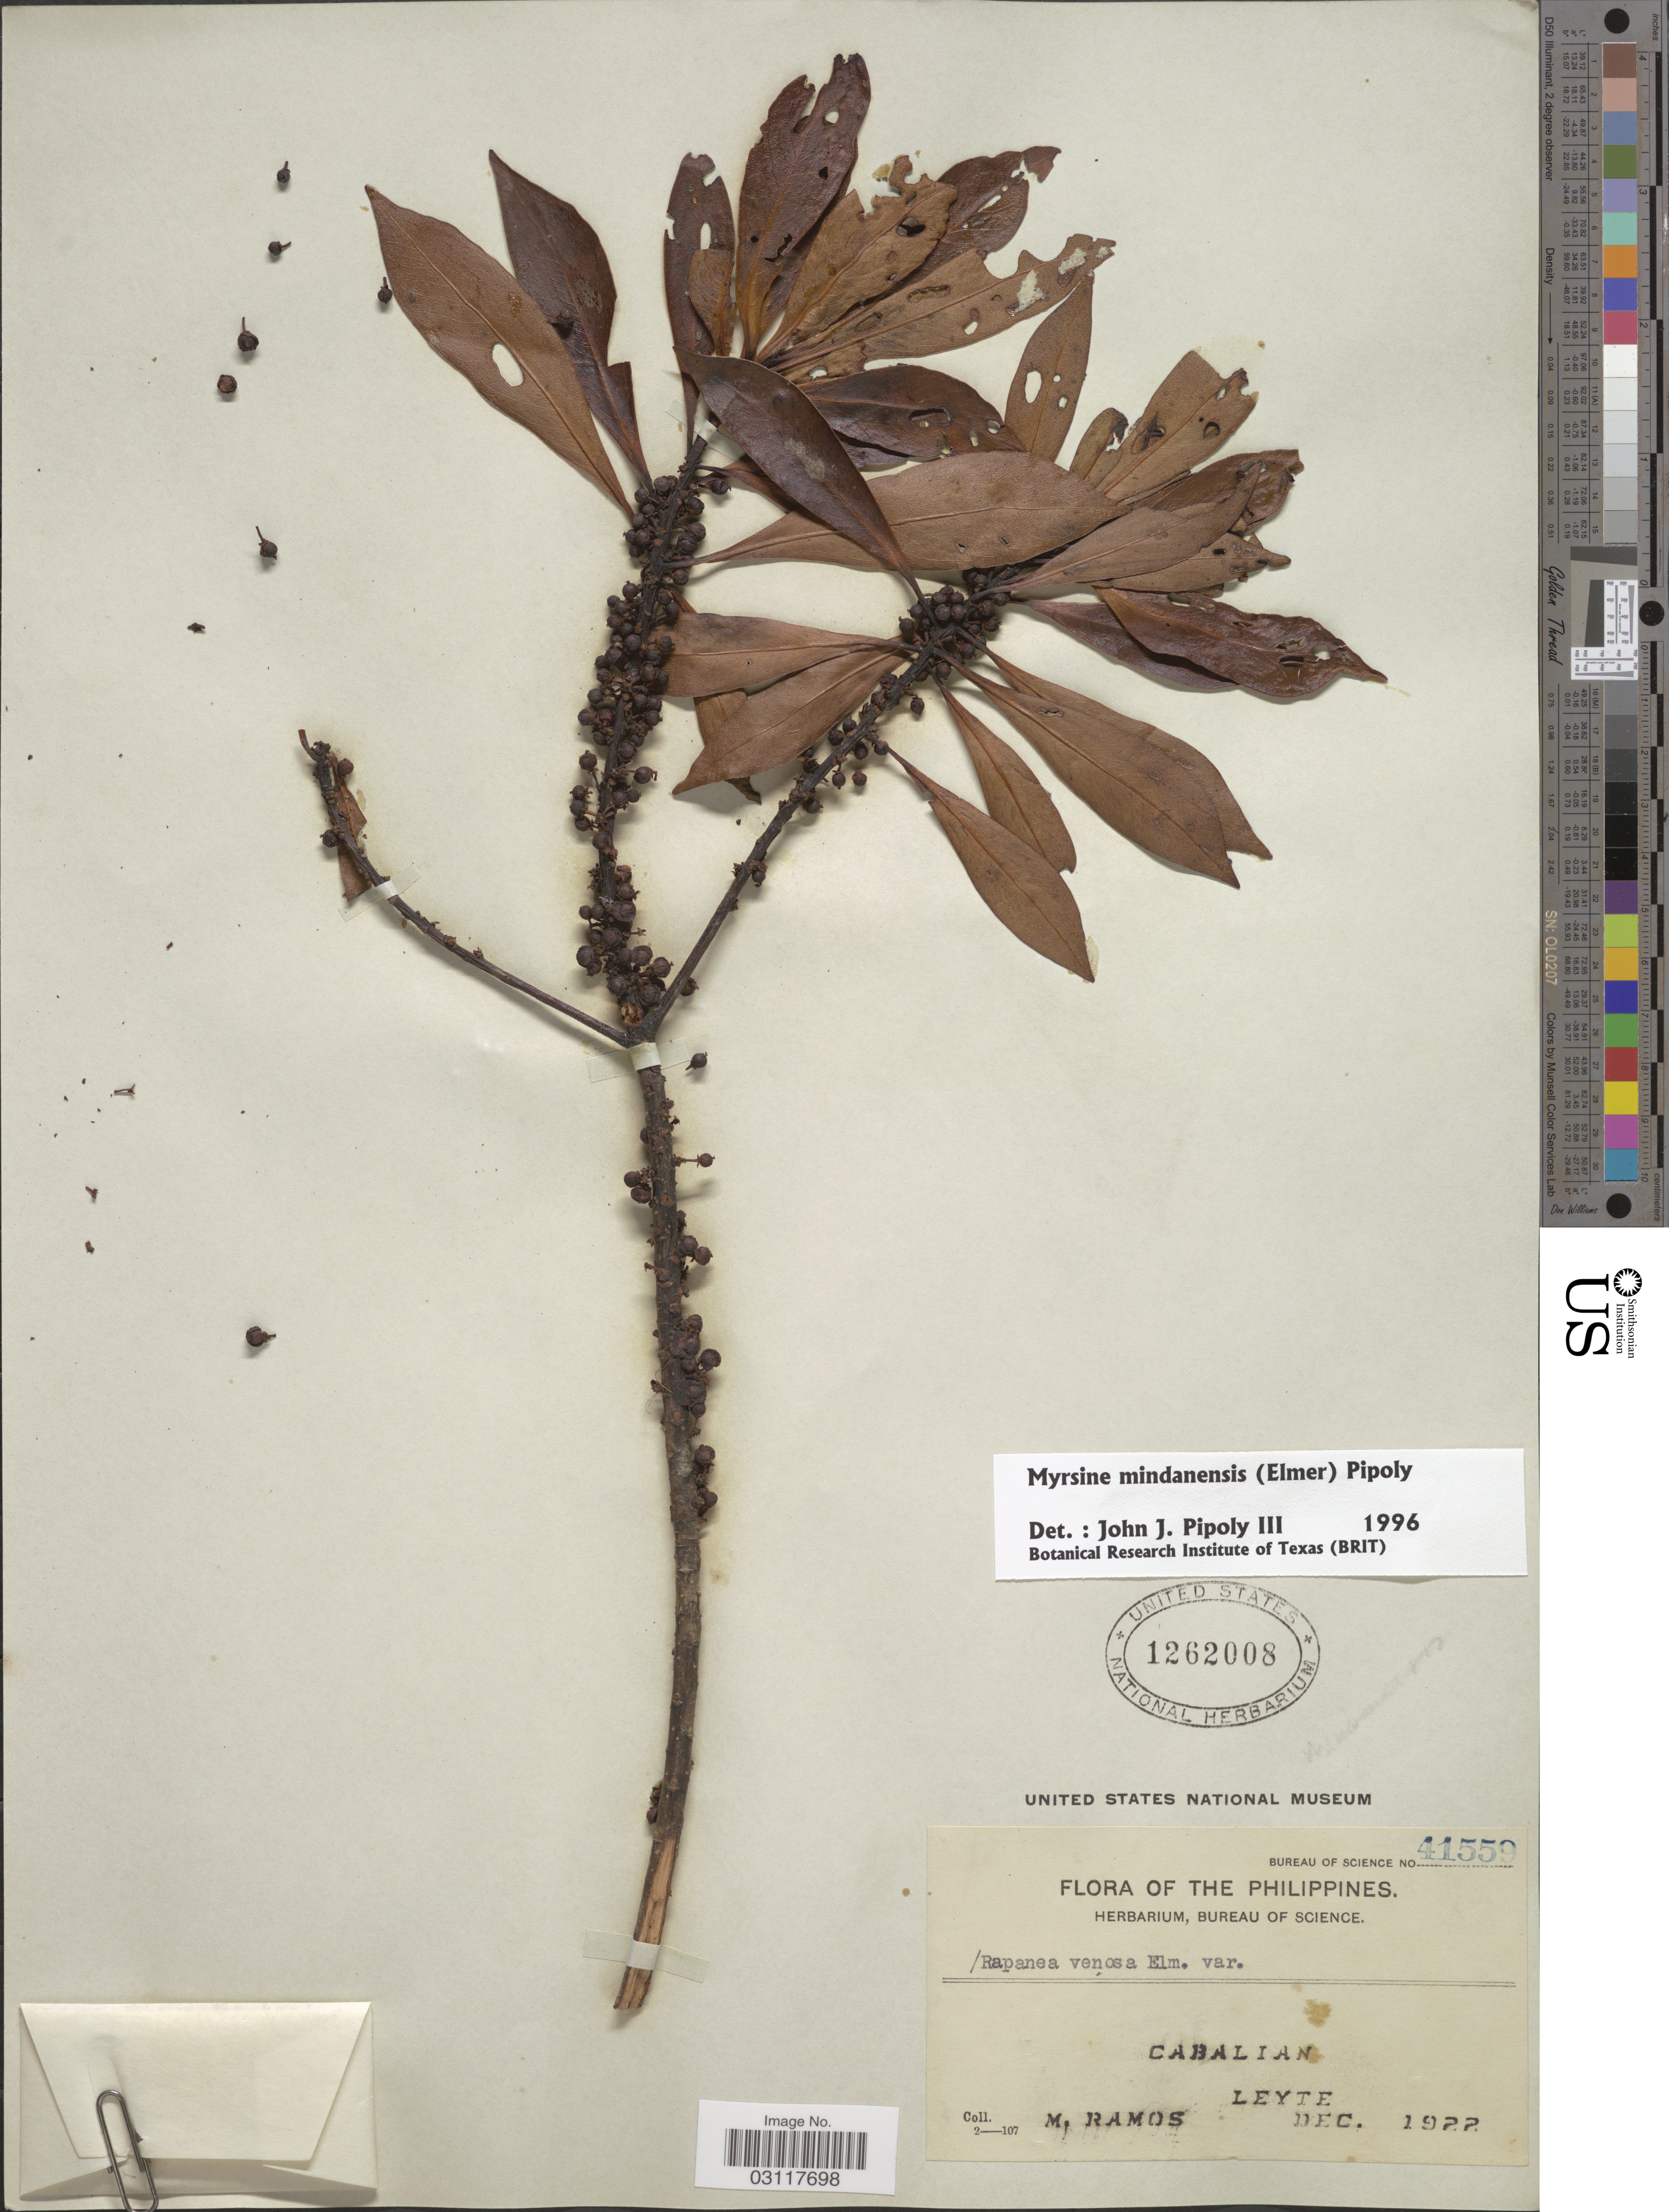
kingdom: Plantae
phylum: Tracheophyta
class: Magnoliopsida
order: Ericales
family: Primulaceae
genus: Myrsine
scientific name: Myrsine mindanaensis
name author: (Elmer) Pipoly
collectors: M. Ramos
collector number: Bureau of Science 41559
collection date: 1922-12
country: Philippines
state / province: Eastern Visayas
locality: Cabalian, Leyte.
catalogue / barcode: US 1262008